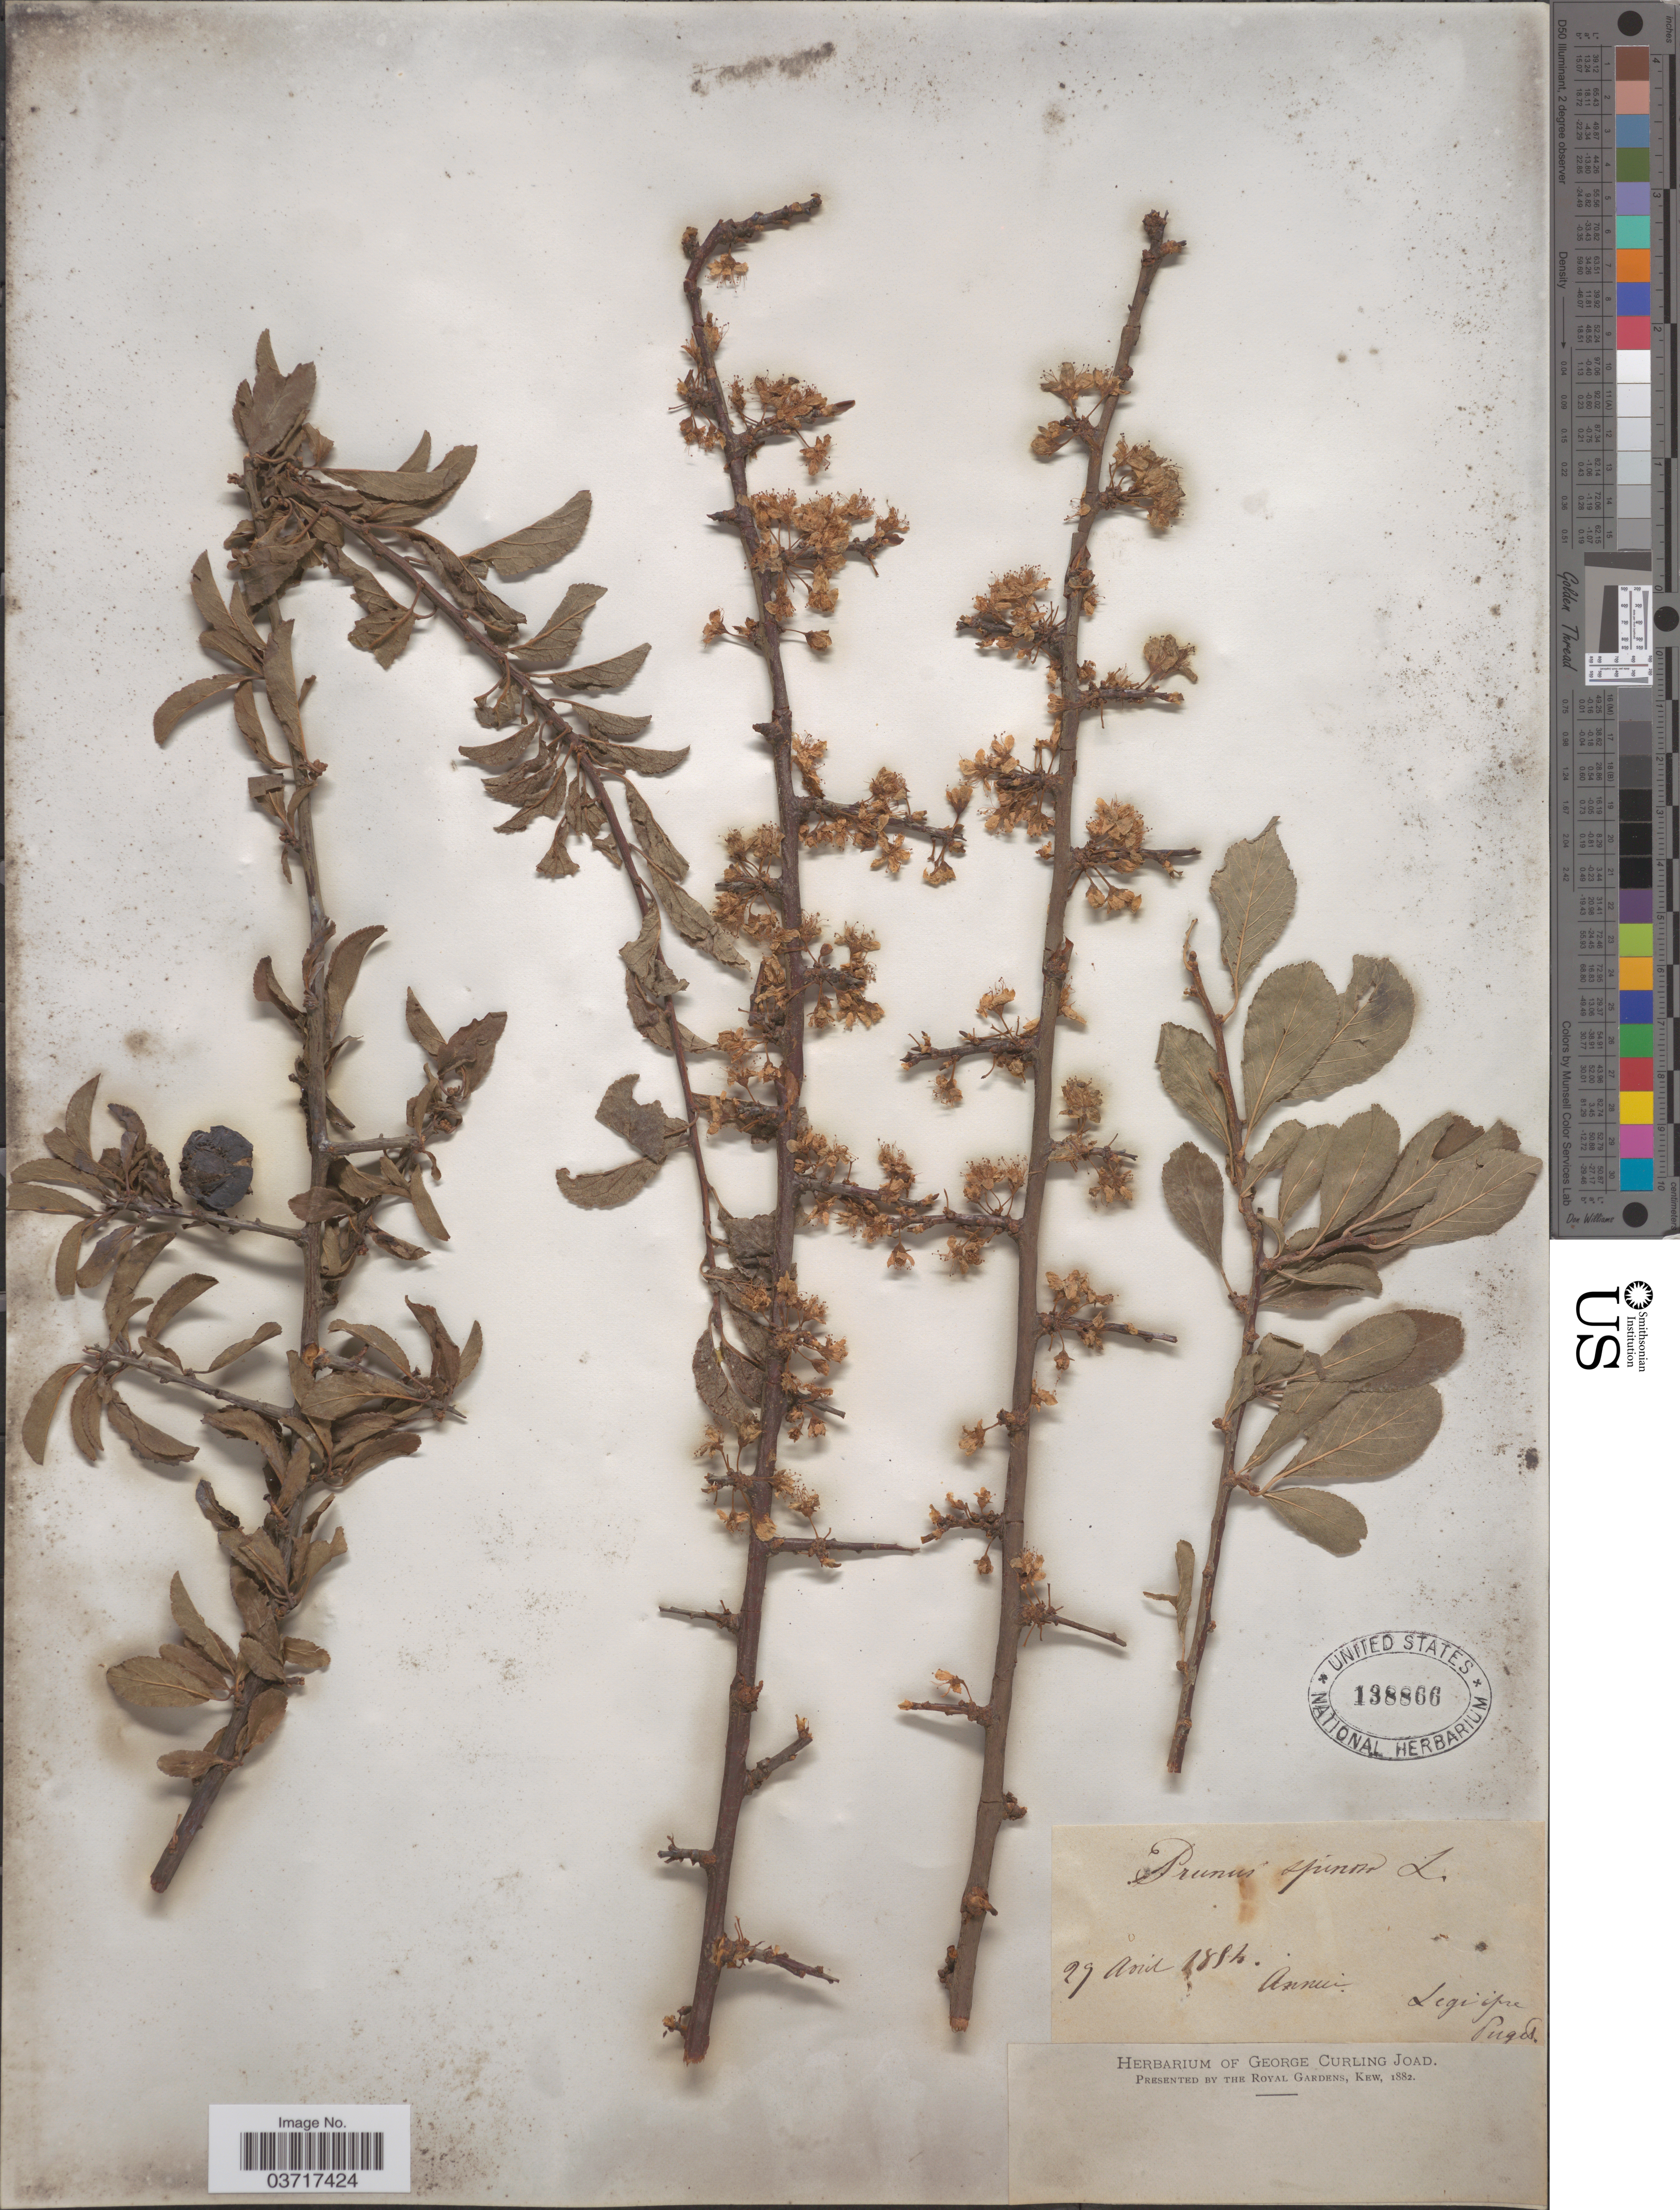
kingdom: Plantae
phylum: Tracheophyta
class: Magnoliopsida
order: Rosales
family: Rosaceae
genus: Prunus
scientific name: Prunus spinosa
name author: L.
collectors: -. Puget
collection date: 1854-04-29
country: France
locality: Anneci.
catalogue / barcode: US 138866